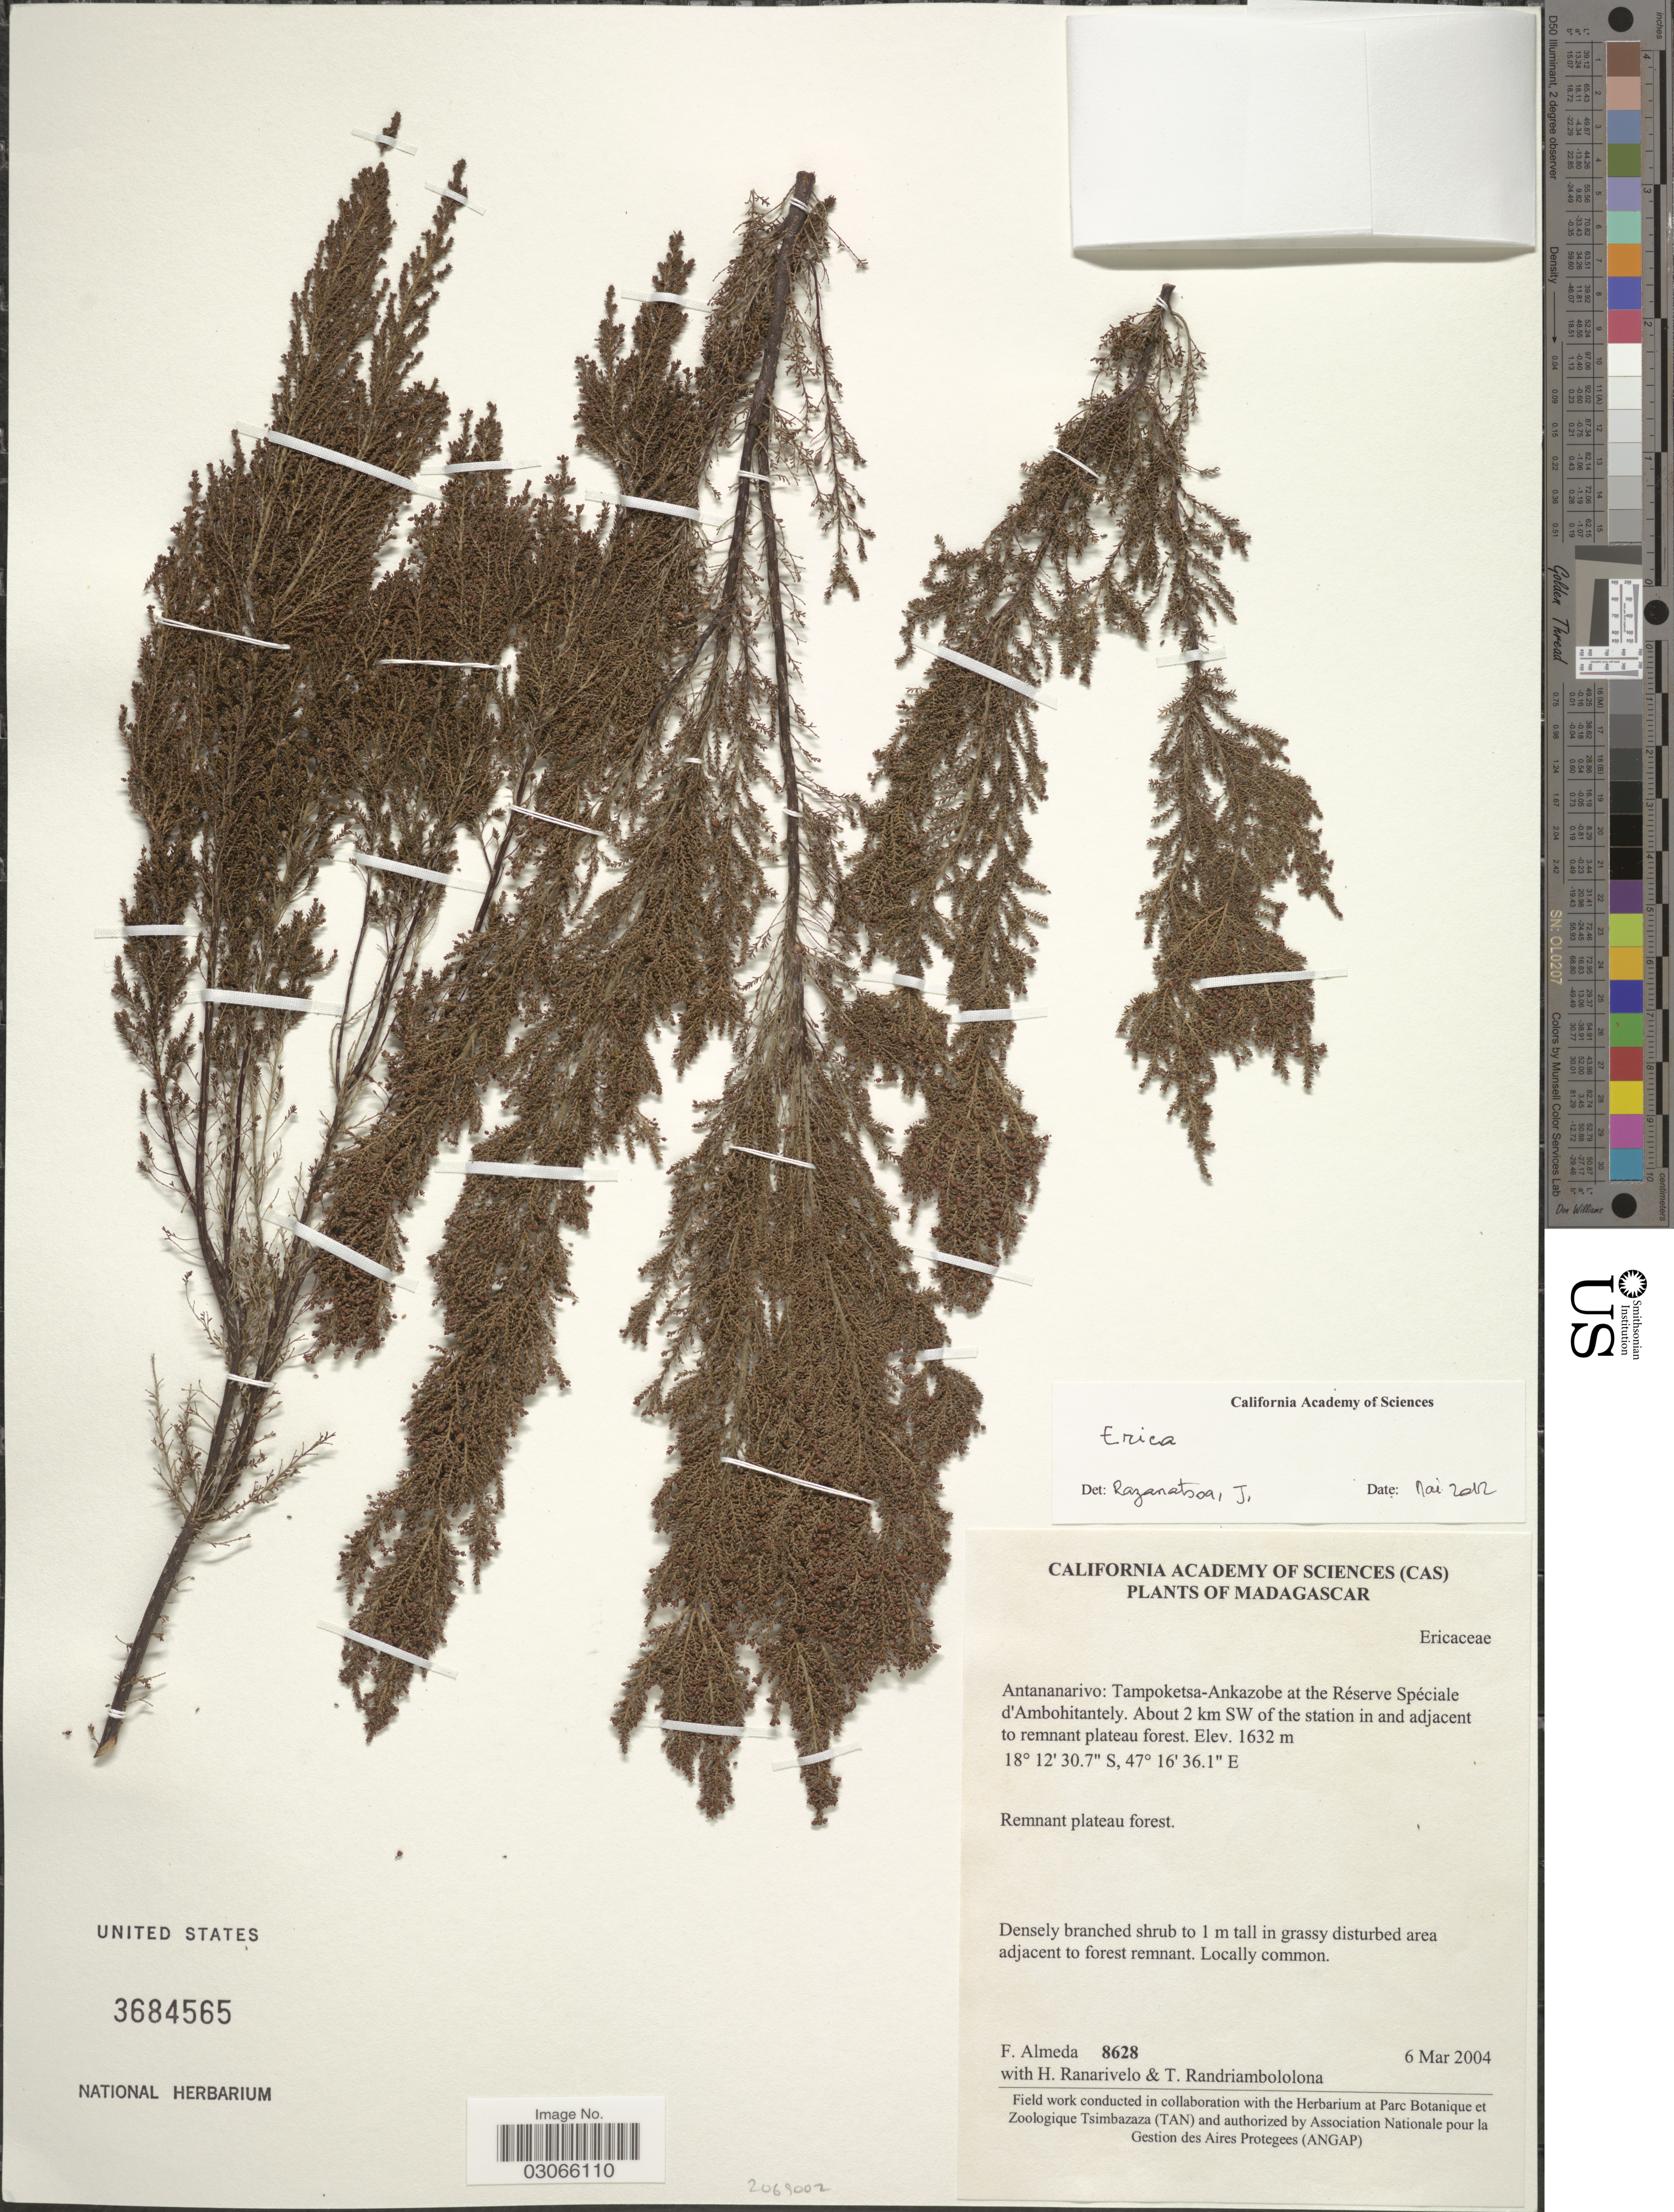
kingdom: Plantae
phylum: Tracheophyta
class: Magnoliopsida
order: Ericales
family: Ericaceae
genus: Erica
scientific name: Erica sp.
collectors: F. Almeda, H. Ranarivelo & T. Randriambololona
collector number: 8628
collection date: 2004-03-06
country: Madagascar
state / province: Analamanga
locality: Tampoketsa-Ankazobe at the Réserve Spéciale d'Ambohitantely. About 2 km SW of the station in and adjacent to remnant plateau forest.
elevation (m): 1632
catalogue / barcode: US 3684565